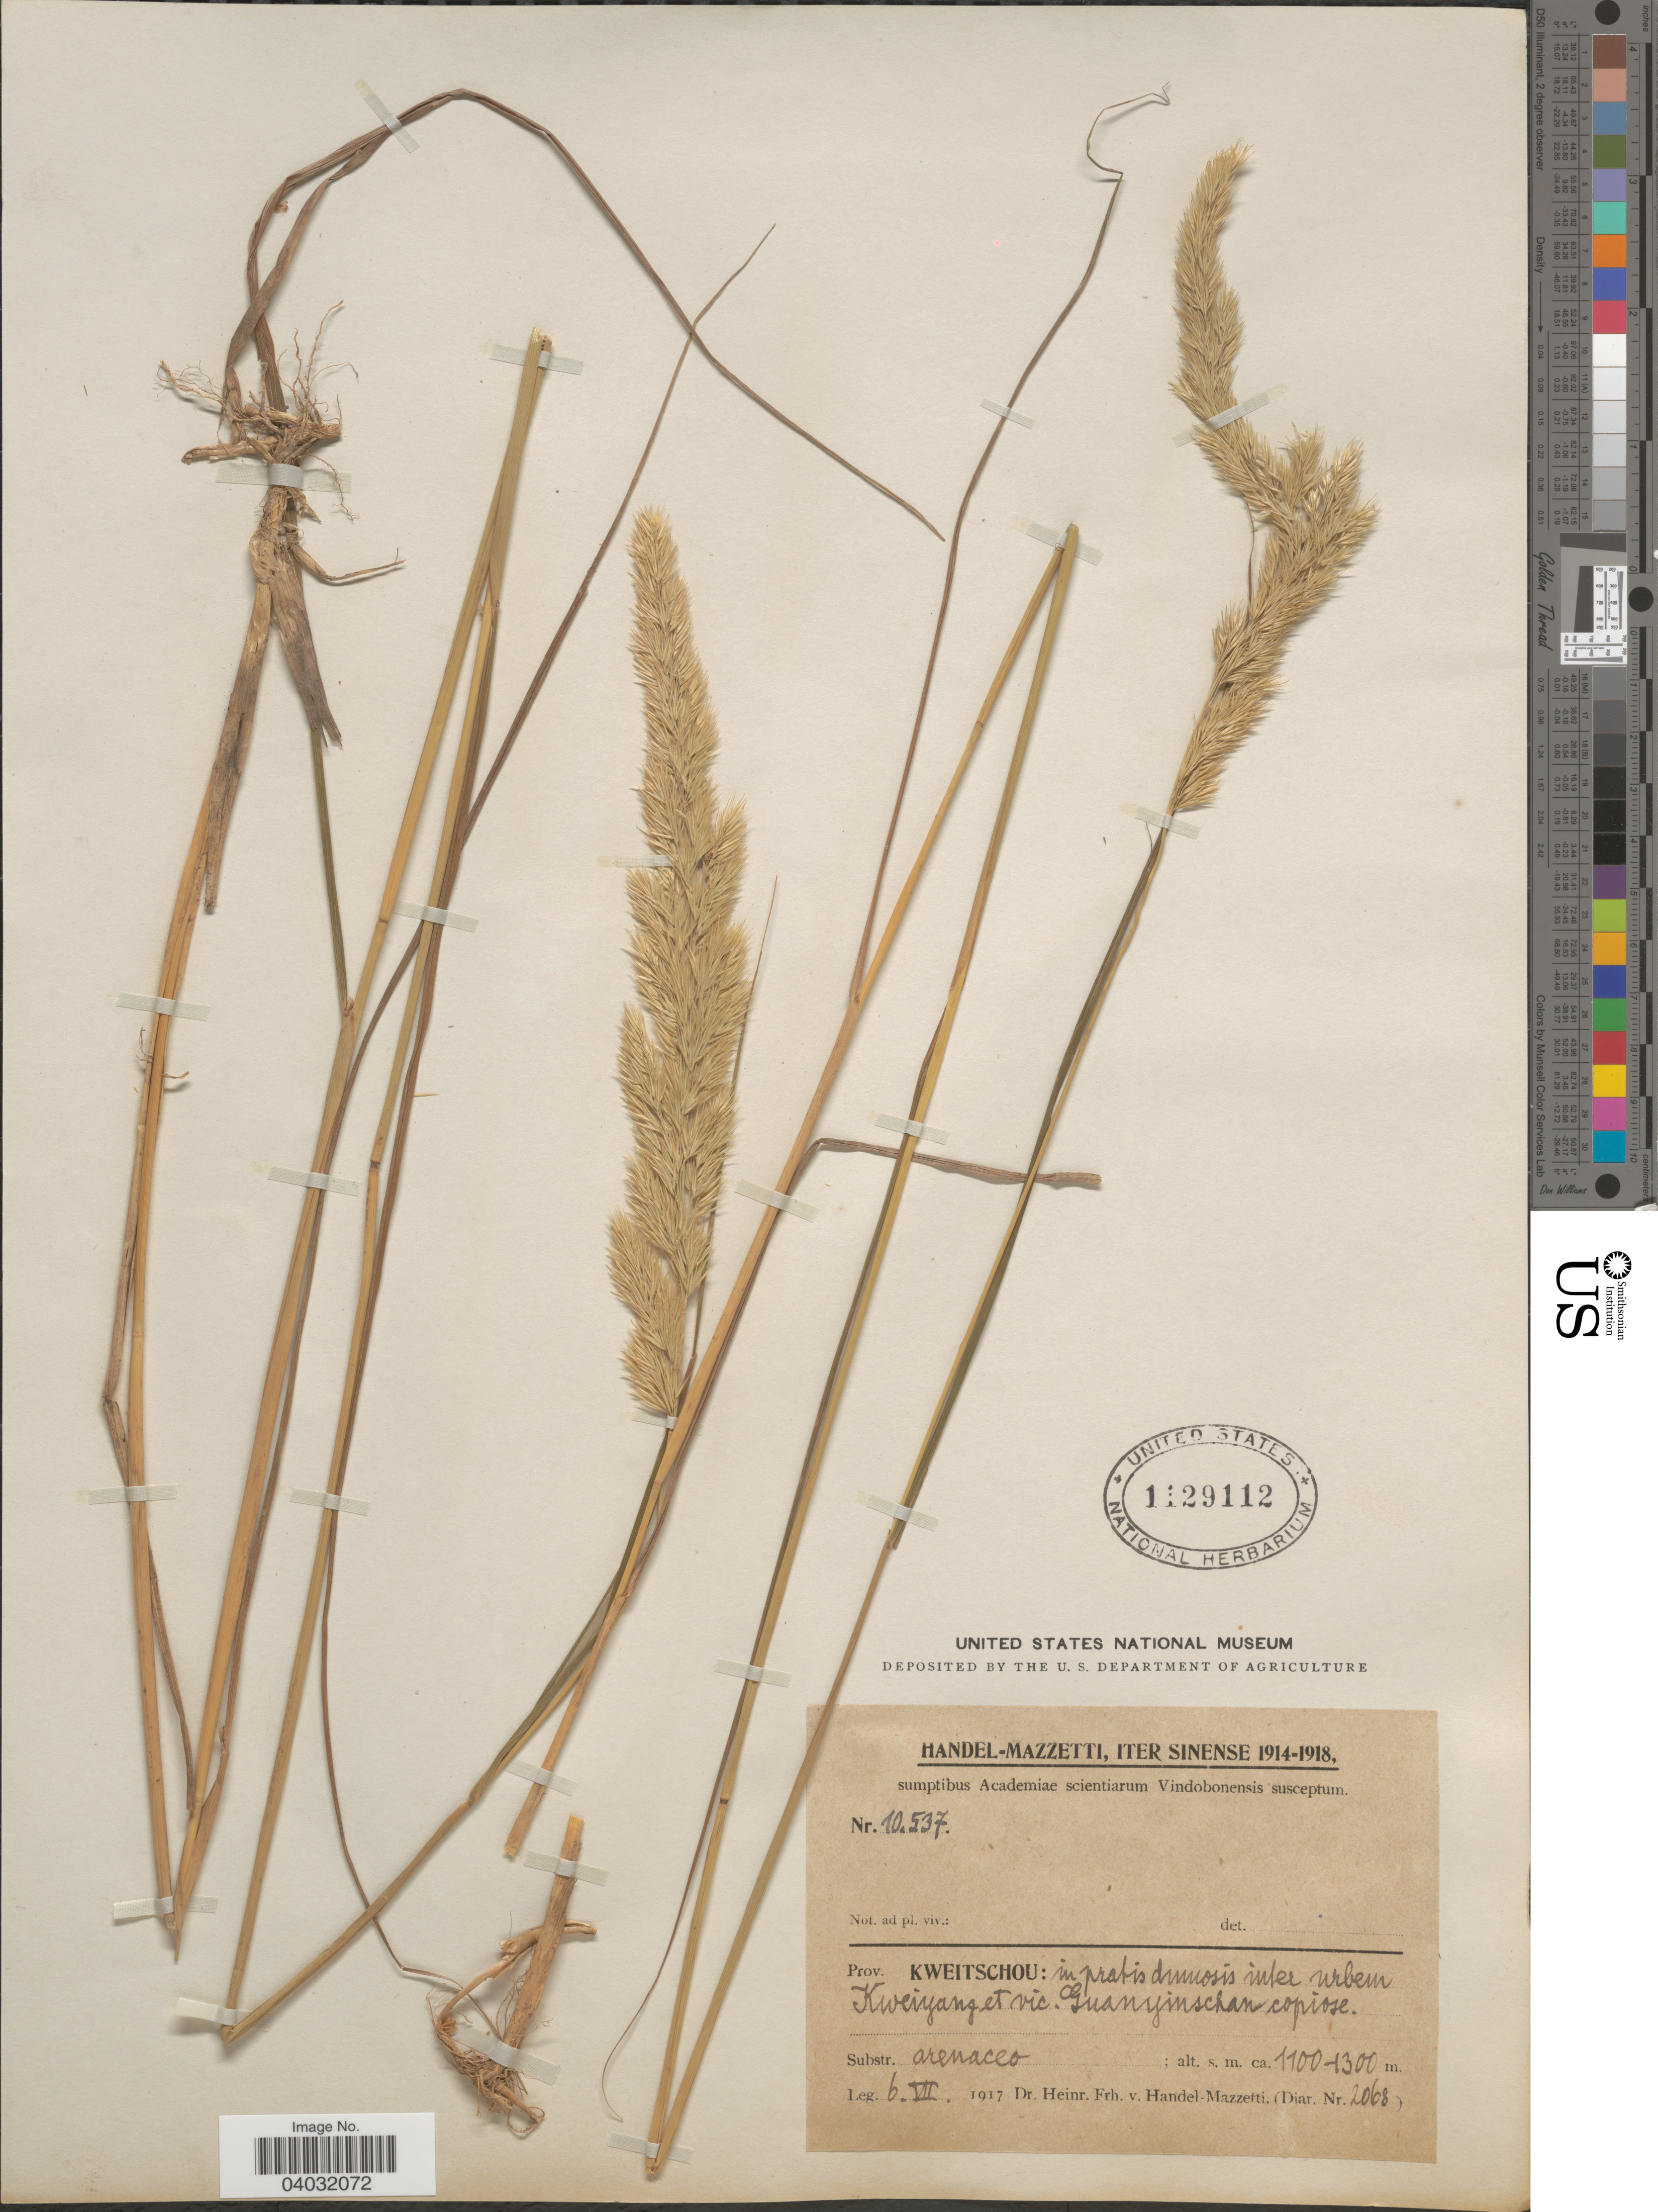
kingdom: Plantae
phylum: Tracheophyta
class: Liliopsida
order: Poales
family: Poaceae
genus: Calamagrostis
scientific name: Calamagrostis epigeios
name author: (L.) Roth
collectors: H. Handel-Mazzetti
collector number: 10537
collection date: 1917-07-06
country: China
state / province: Guizhou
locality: Prov. Kweitschou: in pratis dumosis inter urbem Kweiyang et vic. Guanyinschan copiose.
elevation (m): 1100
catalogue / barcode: US 1429112